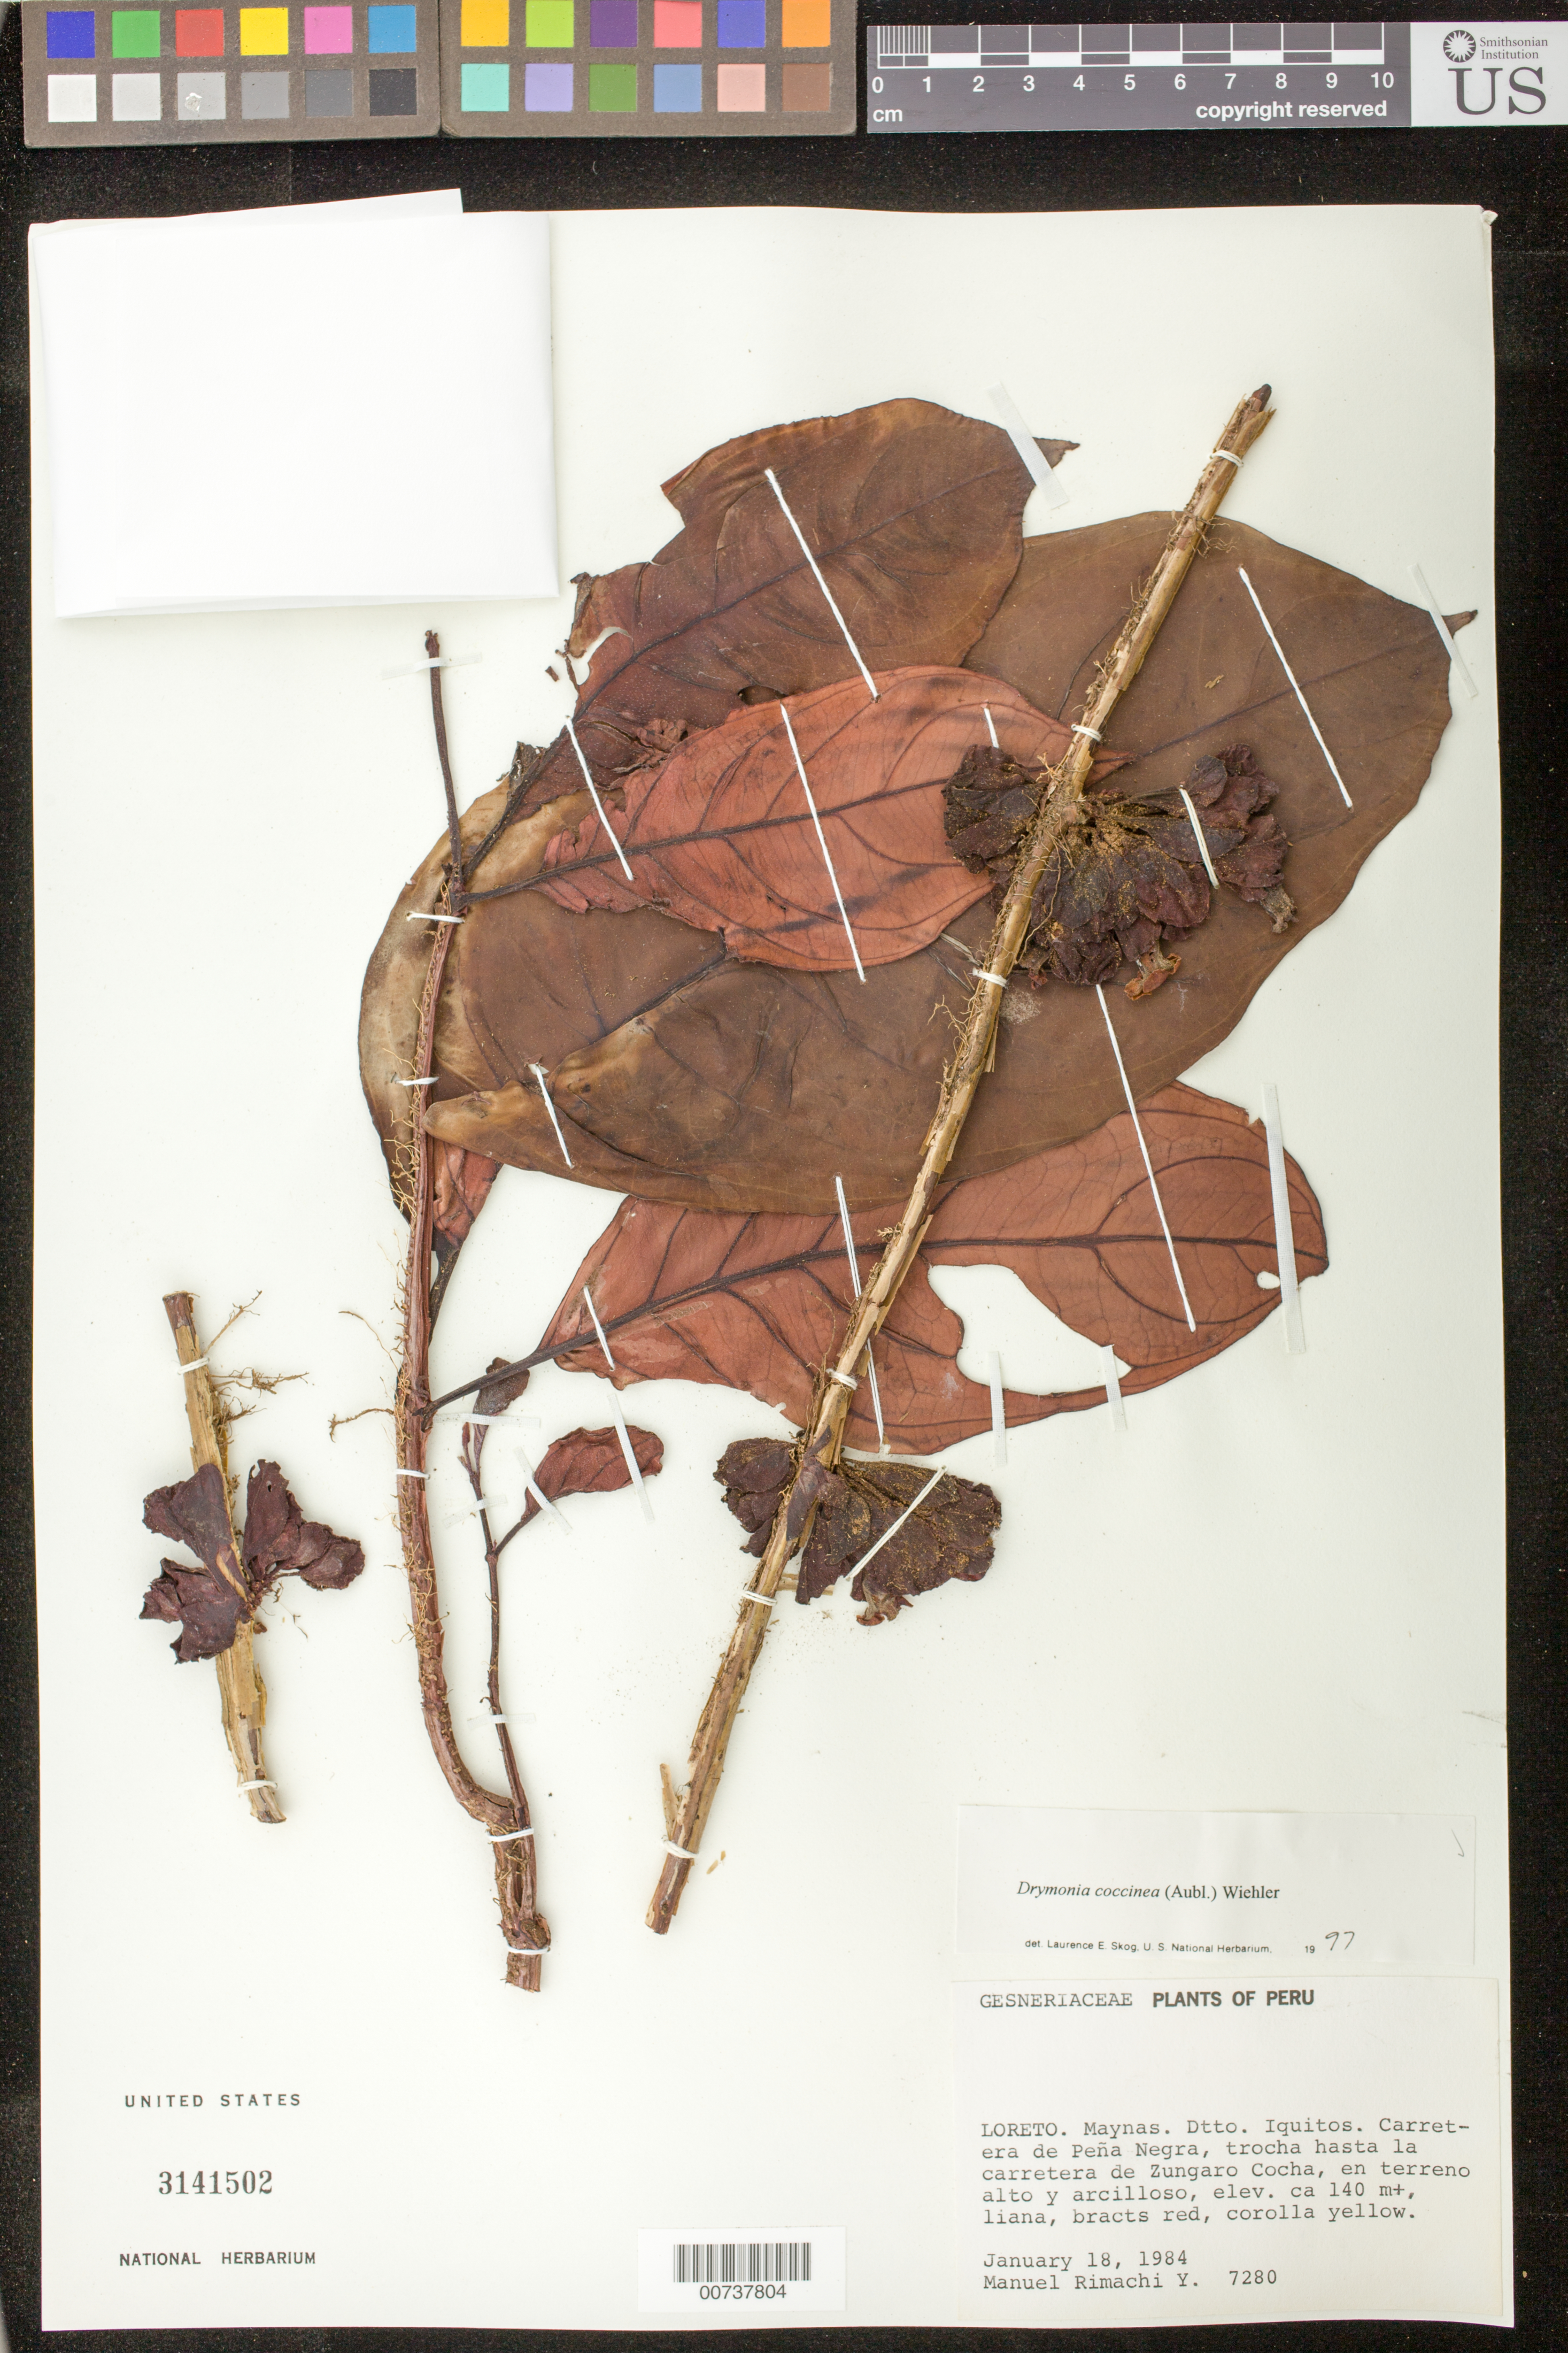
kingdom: Plantae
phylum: Tracheophyta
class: Magnoliopsida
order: Lamiales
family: Gesneriaceae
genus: Drymonia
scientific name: Drymonia coccinea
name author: (Aubl.) Wiehler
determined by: Skog, Laurence E.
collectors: M. Rimachi Y.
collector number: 7280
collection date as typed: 18 Jan 1984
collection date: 1984-01-18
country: Peru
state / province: Loreto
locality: Prov. Maynas, Dtto. Iquitos; Carretera de Peña Negra, trocha hasta la carretera de Zungaro Cocha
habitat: En terreno alto y arcilloso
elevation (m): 140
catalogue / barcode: US 3141502